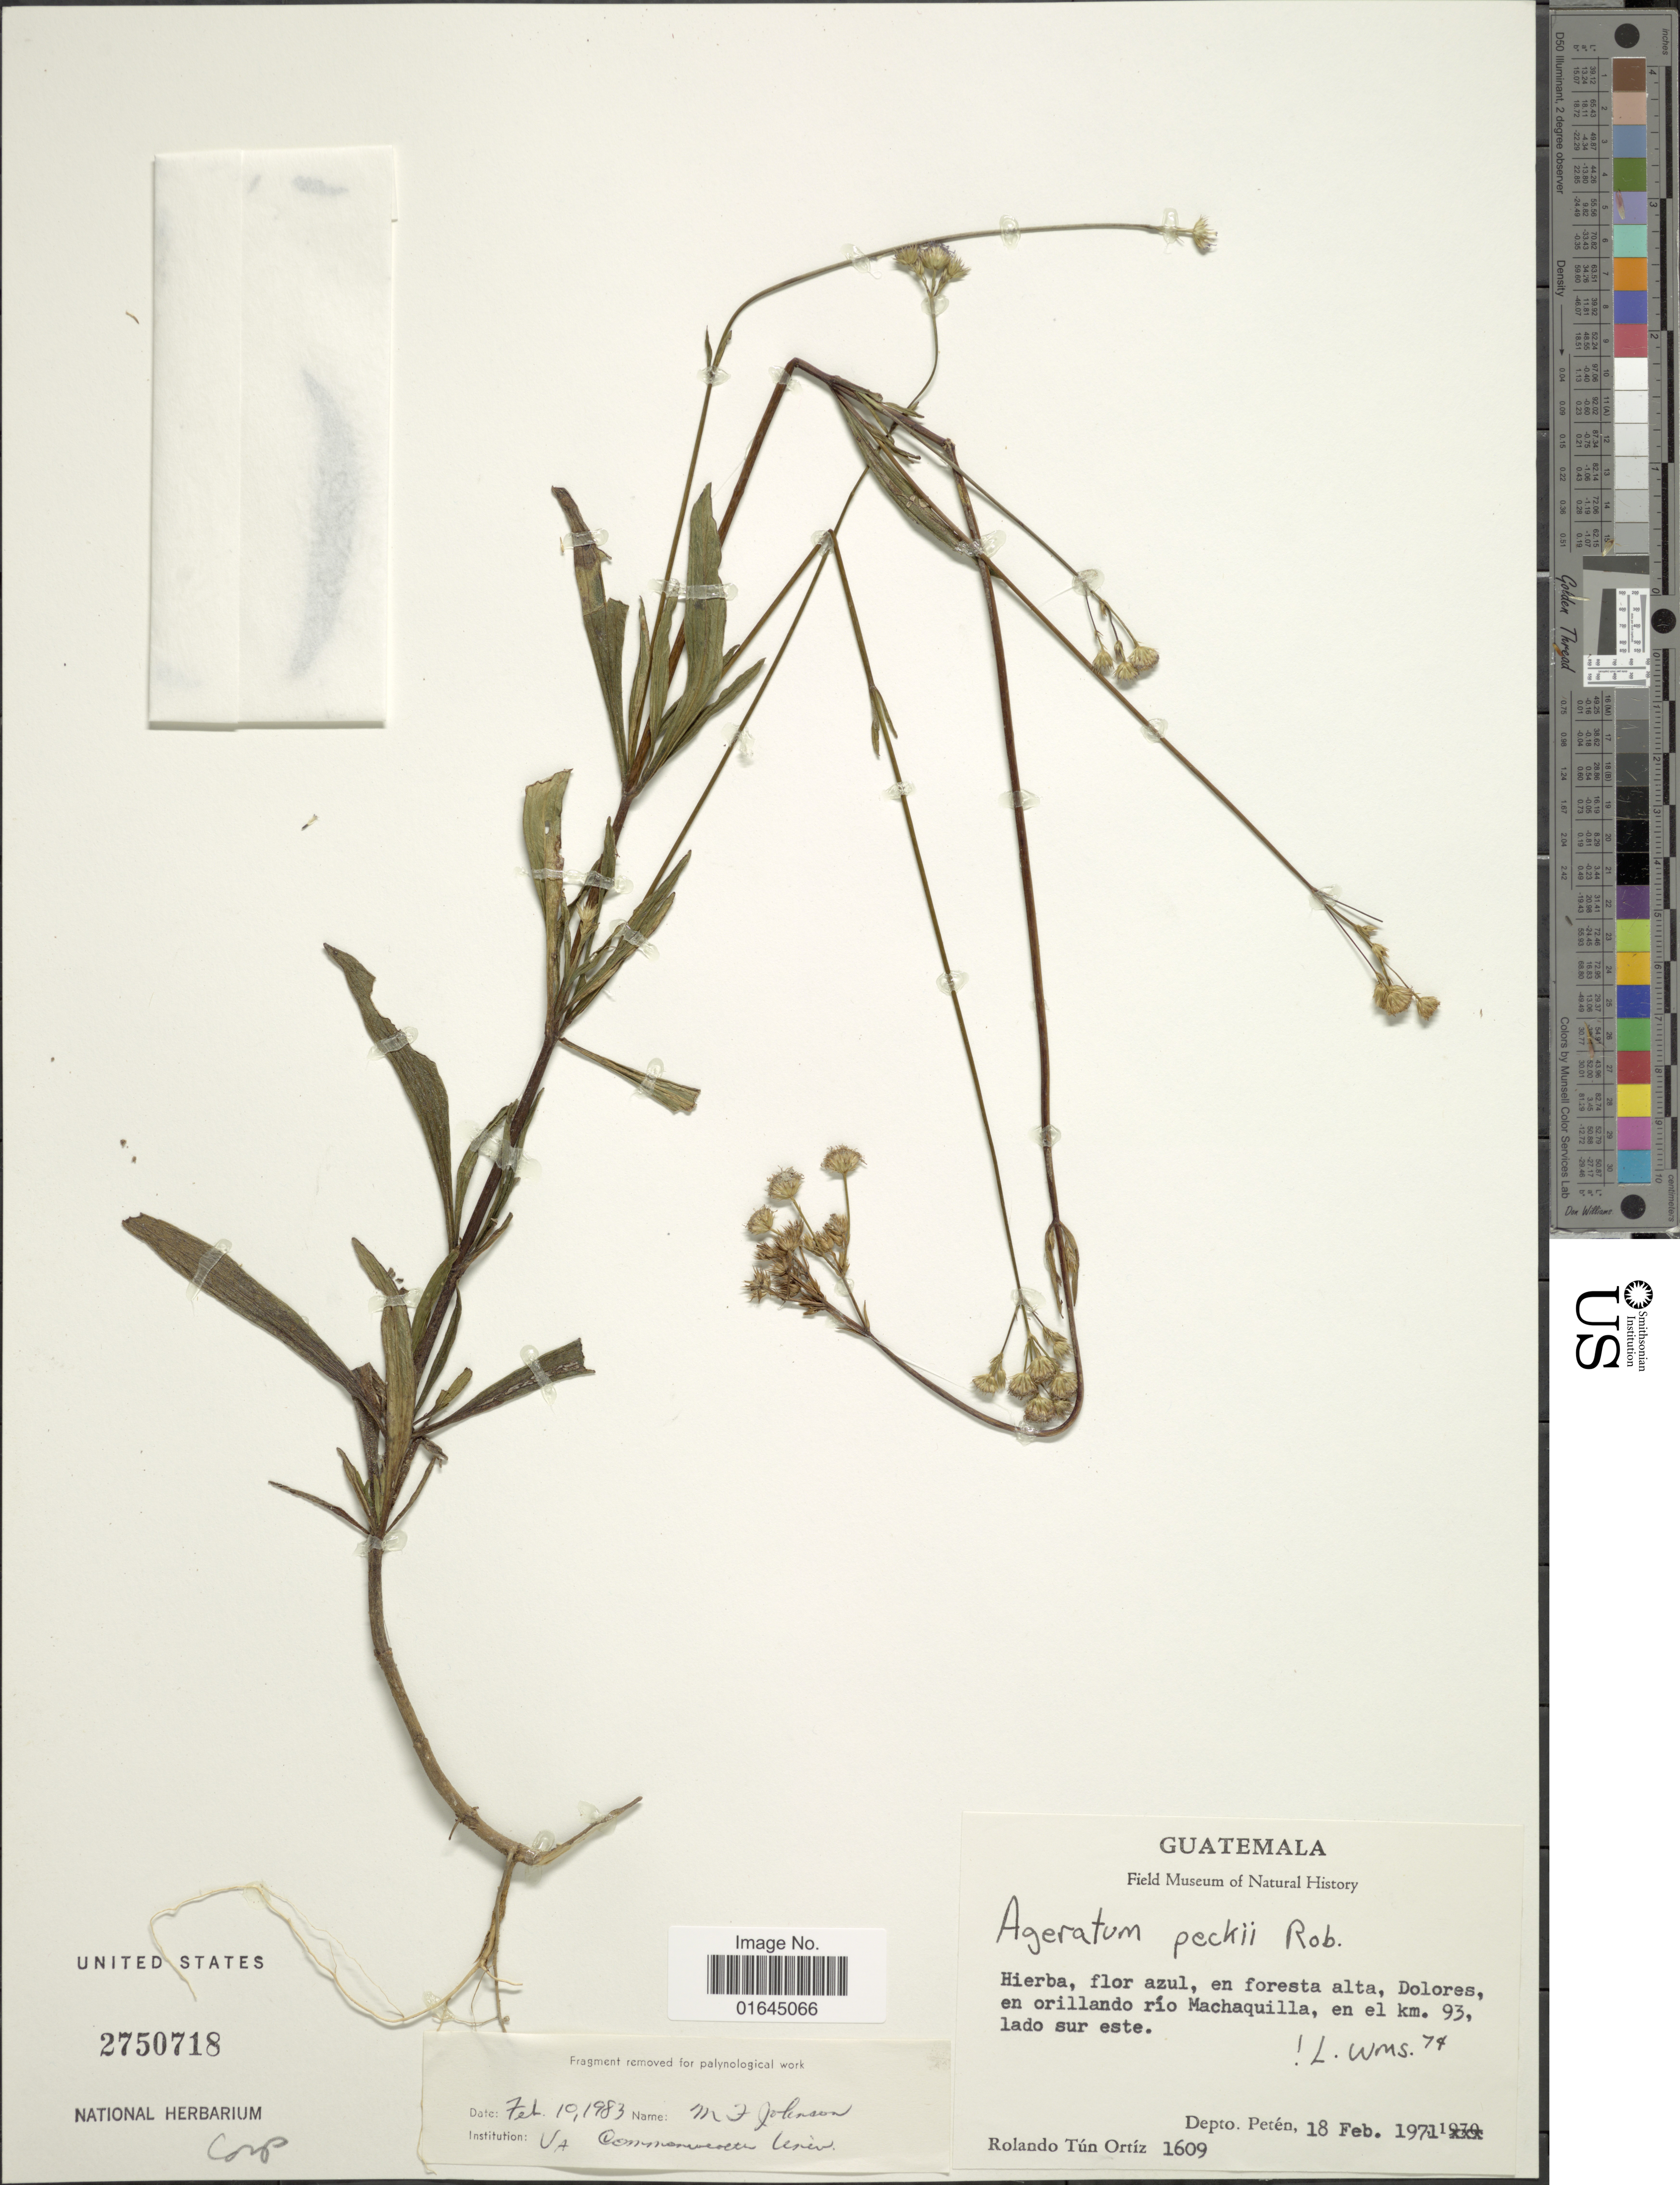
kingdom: Plantae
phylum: Tracheophyta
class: Magnoliopsida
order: Asterales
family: Asteraceae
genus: Ageratum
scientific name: Ageratum peckii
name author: B.L. Rob.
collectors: R. T. Ortíz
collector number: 1609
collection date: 1971-02-18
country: Guatemala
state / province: El Petén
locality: Depto. Petén, Dolores en orillando río Machaquilla, en el km. 93, lado sur este.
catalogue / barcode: US 2750718